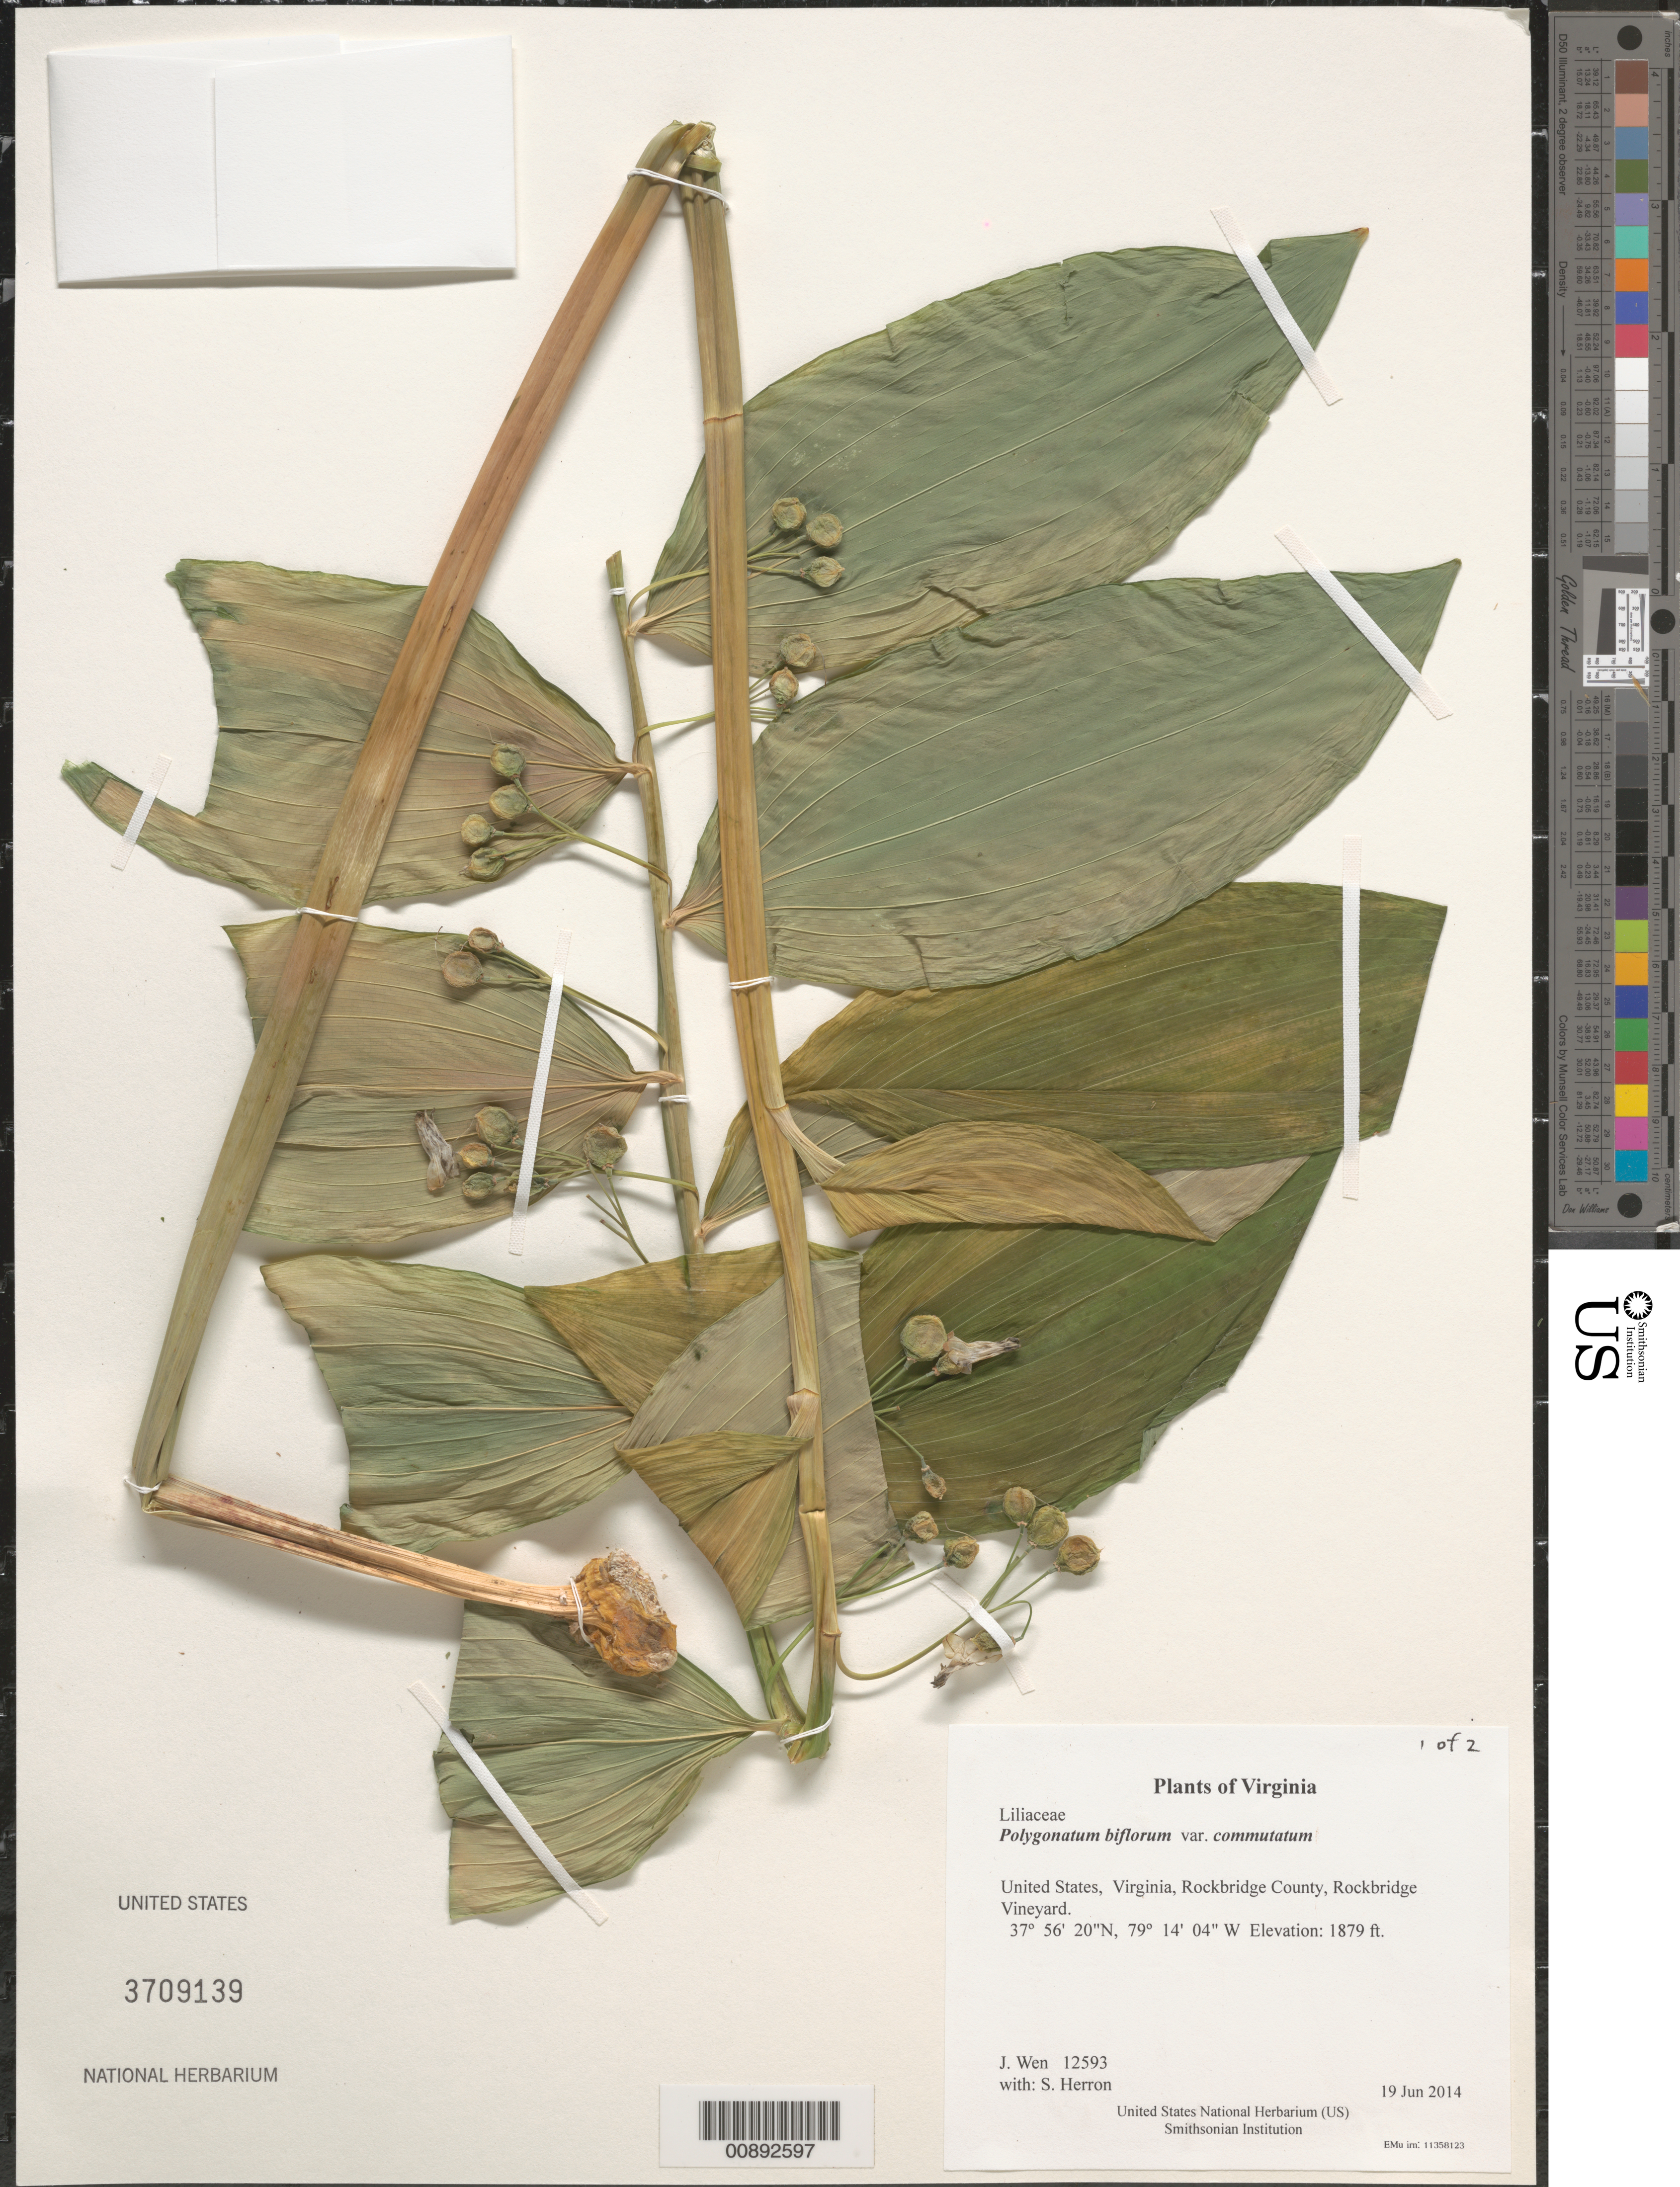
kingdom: Plantae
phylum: Tracheophyta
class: Liliopsida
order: Asparagales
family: Asparagaceae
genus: Polygonatum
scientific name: Polygonatum biflorum var. commutatum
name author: (Schult. f.) Morong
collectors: J. Wen & S. Herron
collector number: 12593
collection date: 2014-06-19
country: United States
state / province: Virginia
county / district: Rockbridge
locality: Rockbridge Vineyard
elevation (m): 573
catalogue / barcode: US 3709139